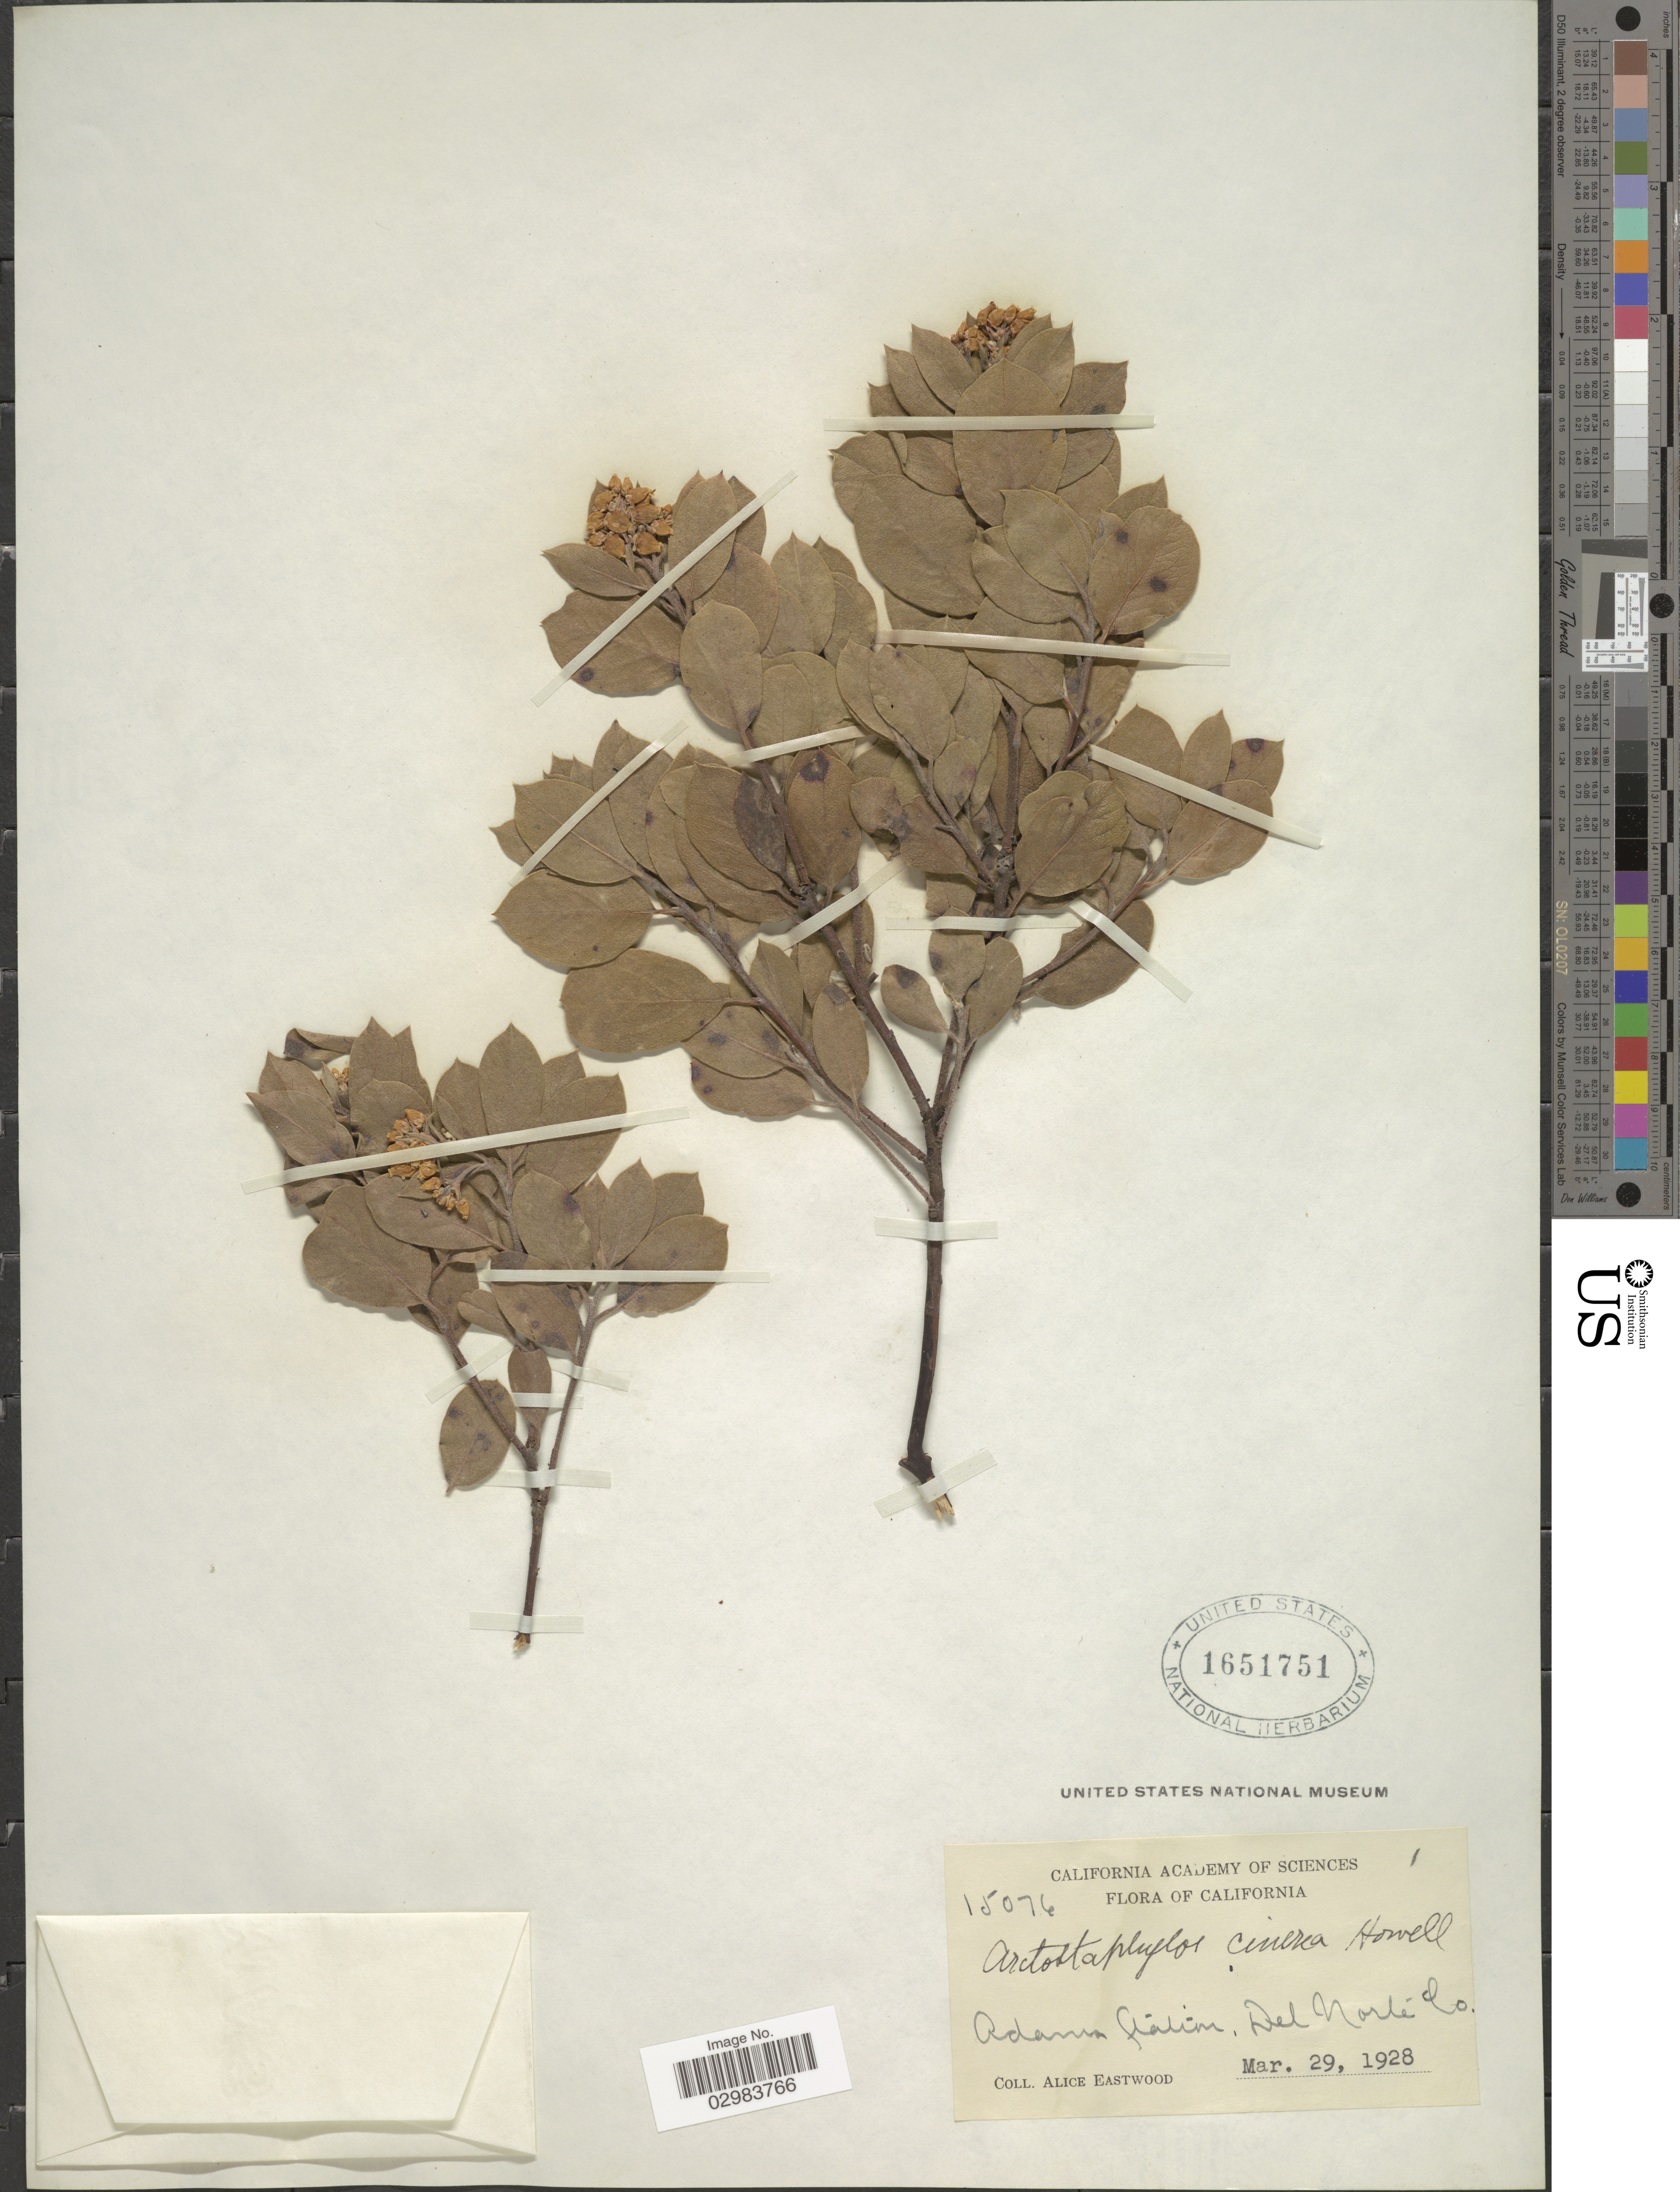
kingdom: Plantae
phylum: Tracheophyta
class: Magnoliopsida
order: Ericales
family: Ericaceae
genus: Arctostaphylos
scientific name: Arctostaphylos cinerea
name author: Howell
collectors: A. Eastwood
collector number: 15076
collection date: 1928-03-29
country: United States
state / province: California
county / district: Del Norte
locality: Adams Station, Del Norte Co.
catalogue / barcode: US 1651751